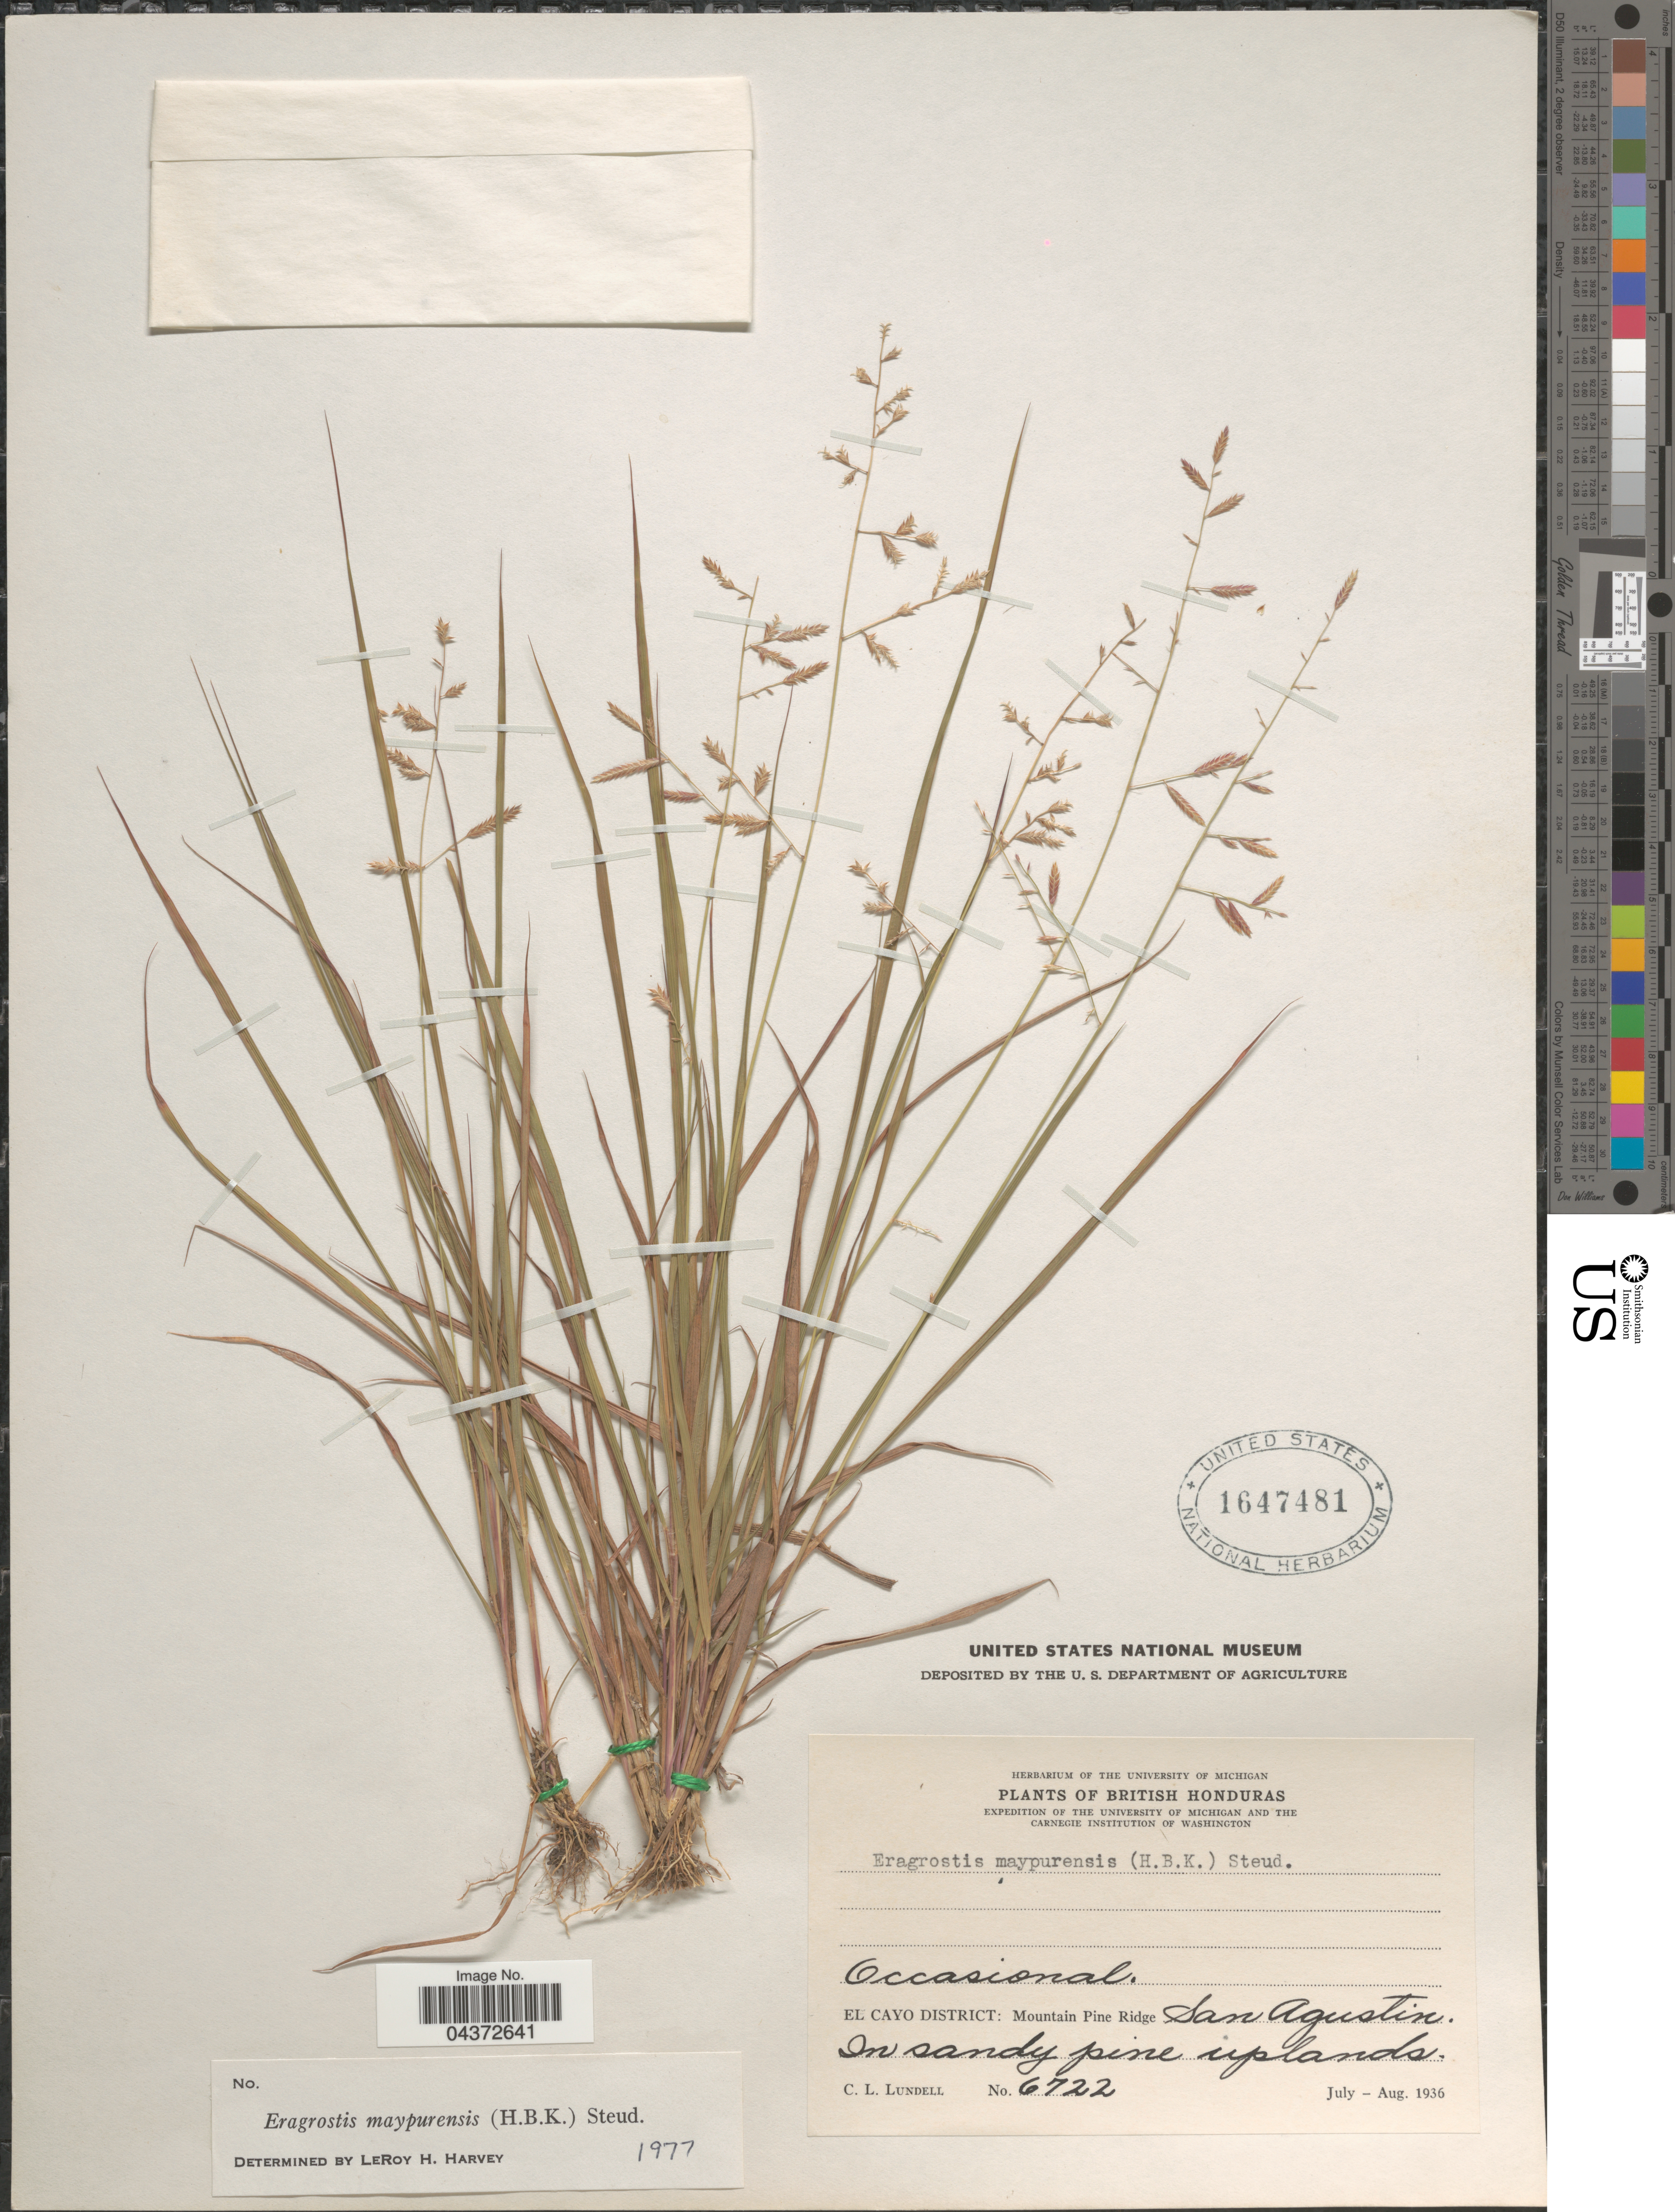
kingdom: Plantae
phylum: Tracheophyta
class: Liliopsida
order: Poales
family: Poaceae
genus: Eragrostis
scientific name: Eragrostis maypurensis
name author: (Kunth) Steud.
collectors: C. L. Lundell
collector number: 6722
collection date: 1936-07/1936-08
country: Belize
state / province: Cayo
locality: British Honduras. Expedition of the University of Michigan and the Carnegie Institution of Washington. El Cayo District: Mountain Pine Ridge San Agustin. In sandy pine uplands.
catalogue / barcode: US 1647481